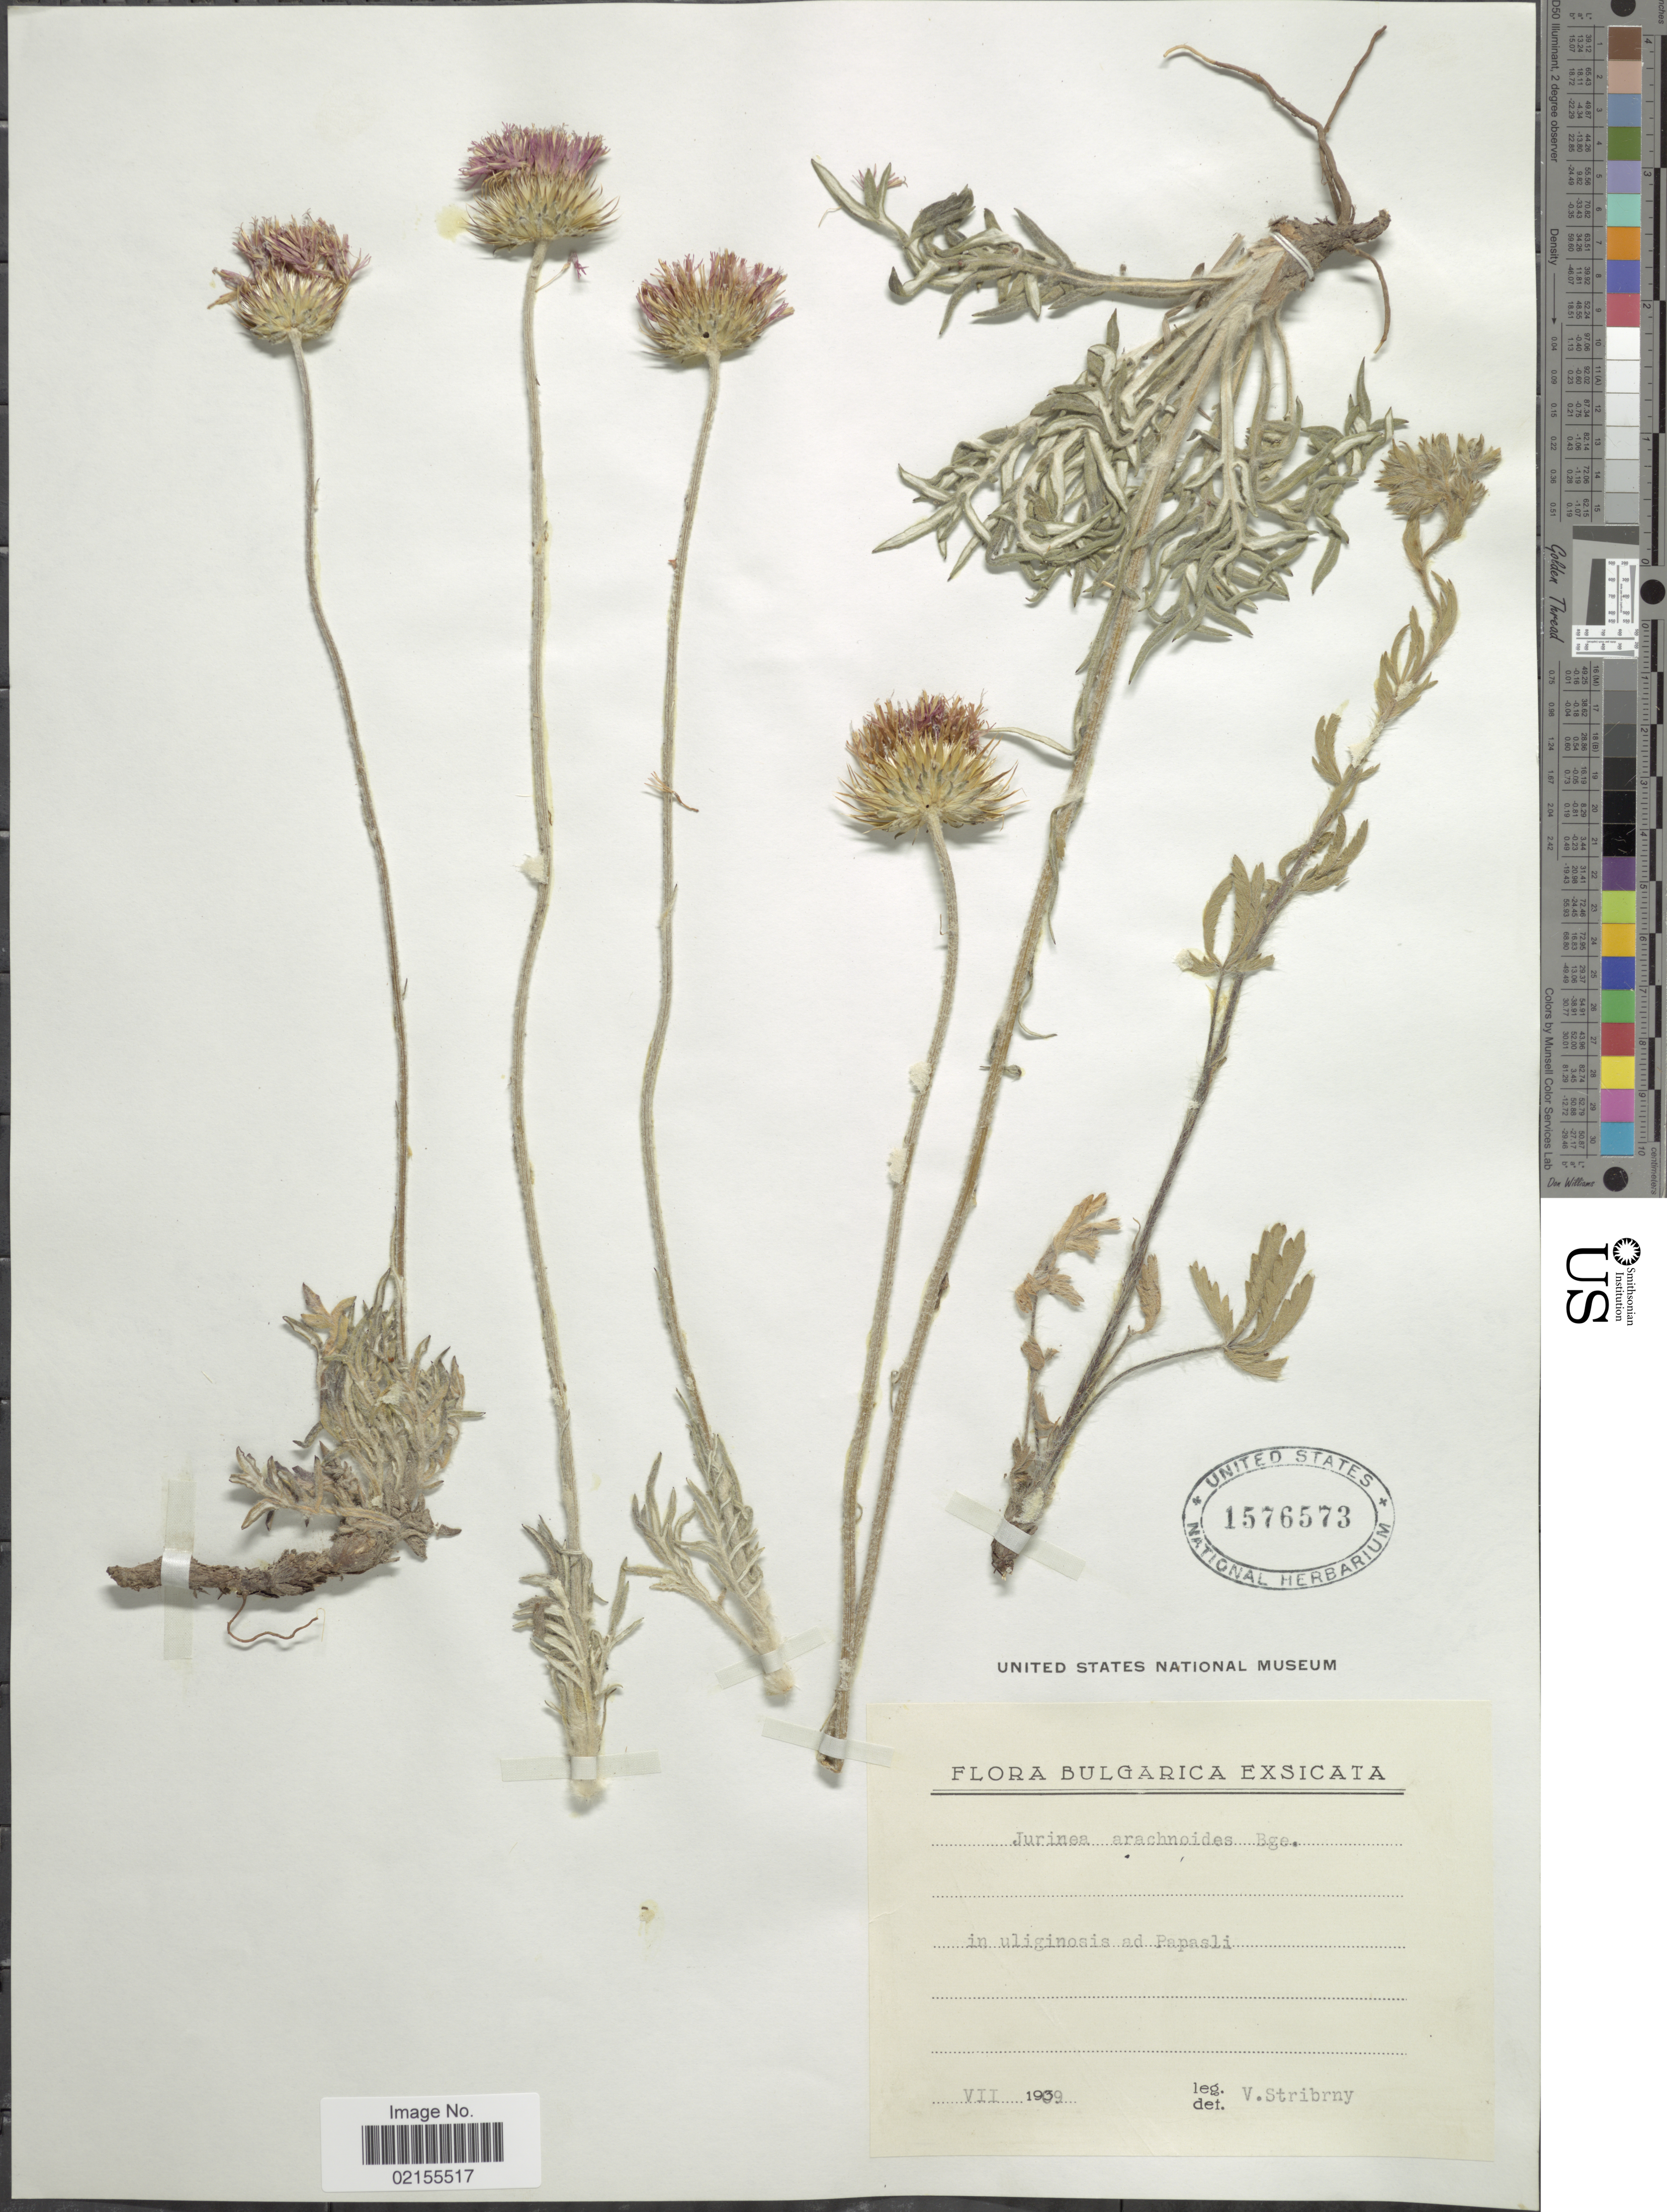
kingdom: Plantae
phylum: Tracheophyta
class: Magnoliopsida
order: Asterales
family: Asteraceae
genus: Jurinea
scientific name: Jurinea arachnoides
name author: Bunge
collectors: V. Stribrny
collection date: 1939-07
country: Bulgaria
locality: Ad Papasli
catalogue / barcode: US 1576573